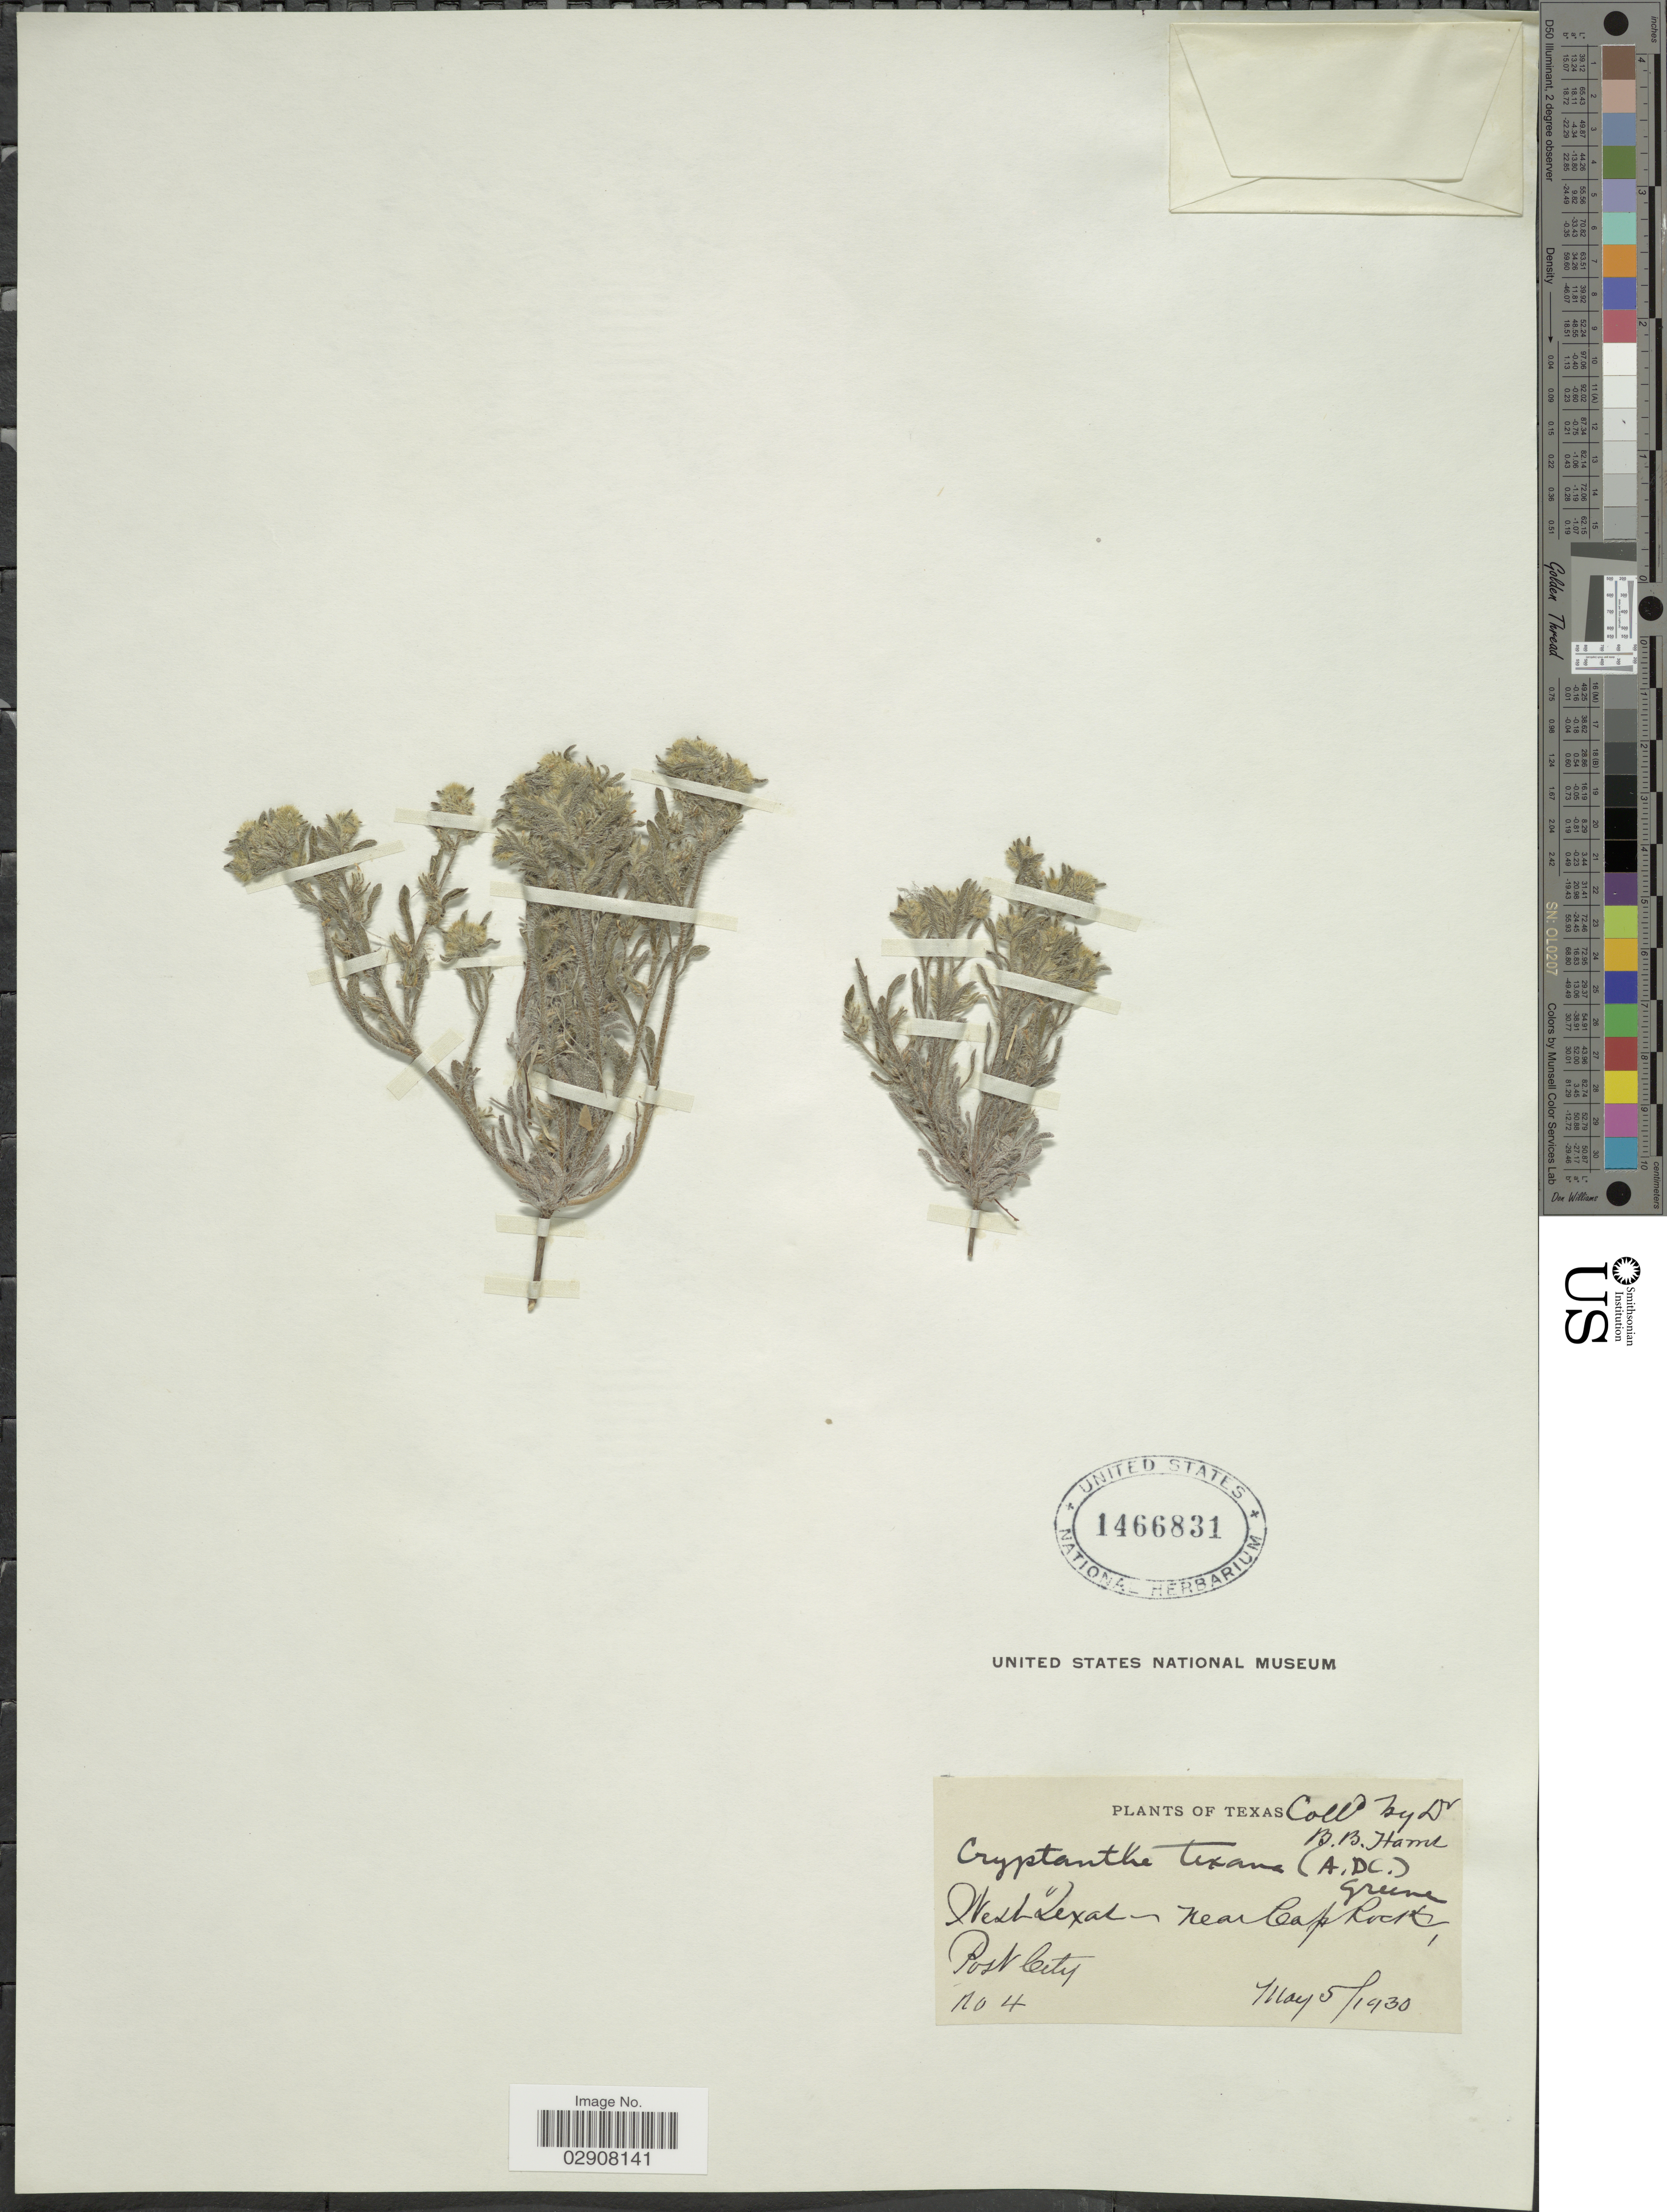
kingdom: Plantae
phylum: Tracheophyta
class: Magnoliopsida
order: Boraginales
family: Boraginaceae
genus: Cryptantha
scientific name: Cryptantha minima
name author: Rydb.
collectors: B. B. Harris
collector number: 4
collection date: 1930-05-05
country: United States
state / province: Texas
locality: West Texas, near Cap Rock, Post City.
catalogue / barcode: US 1466831